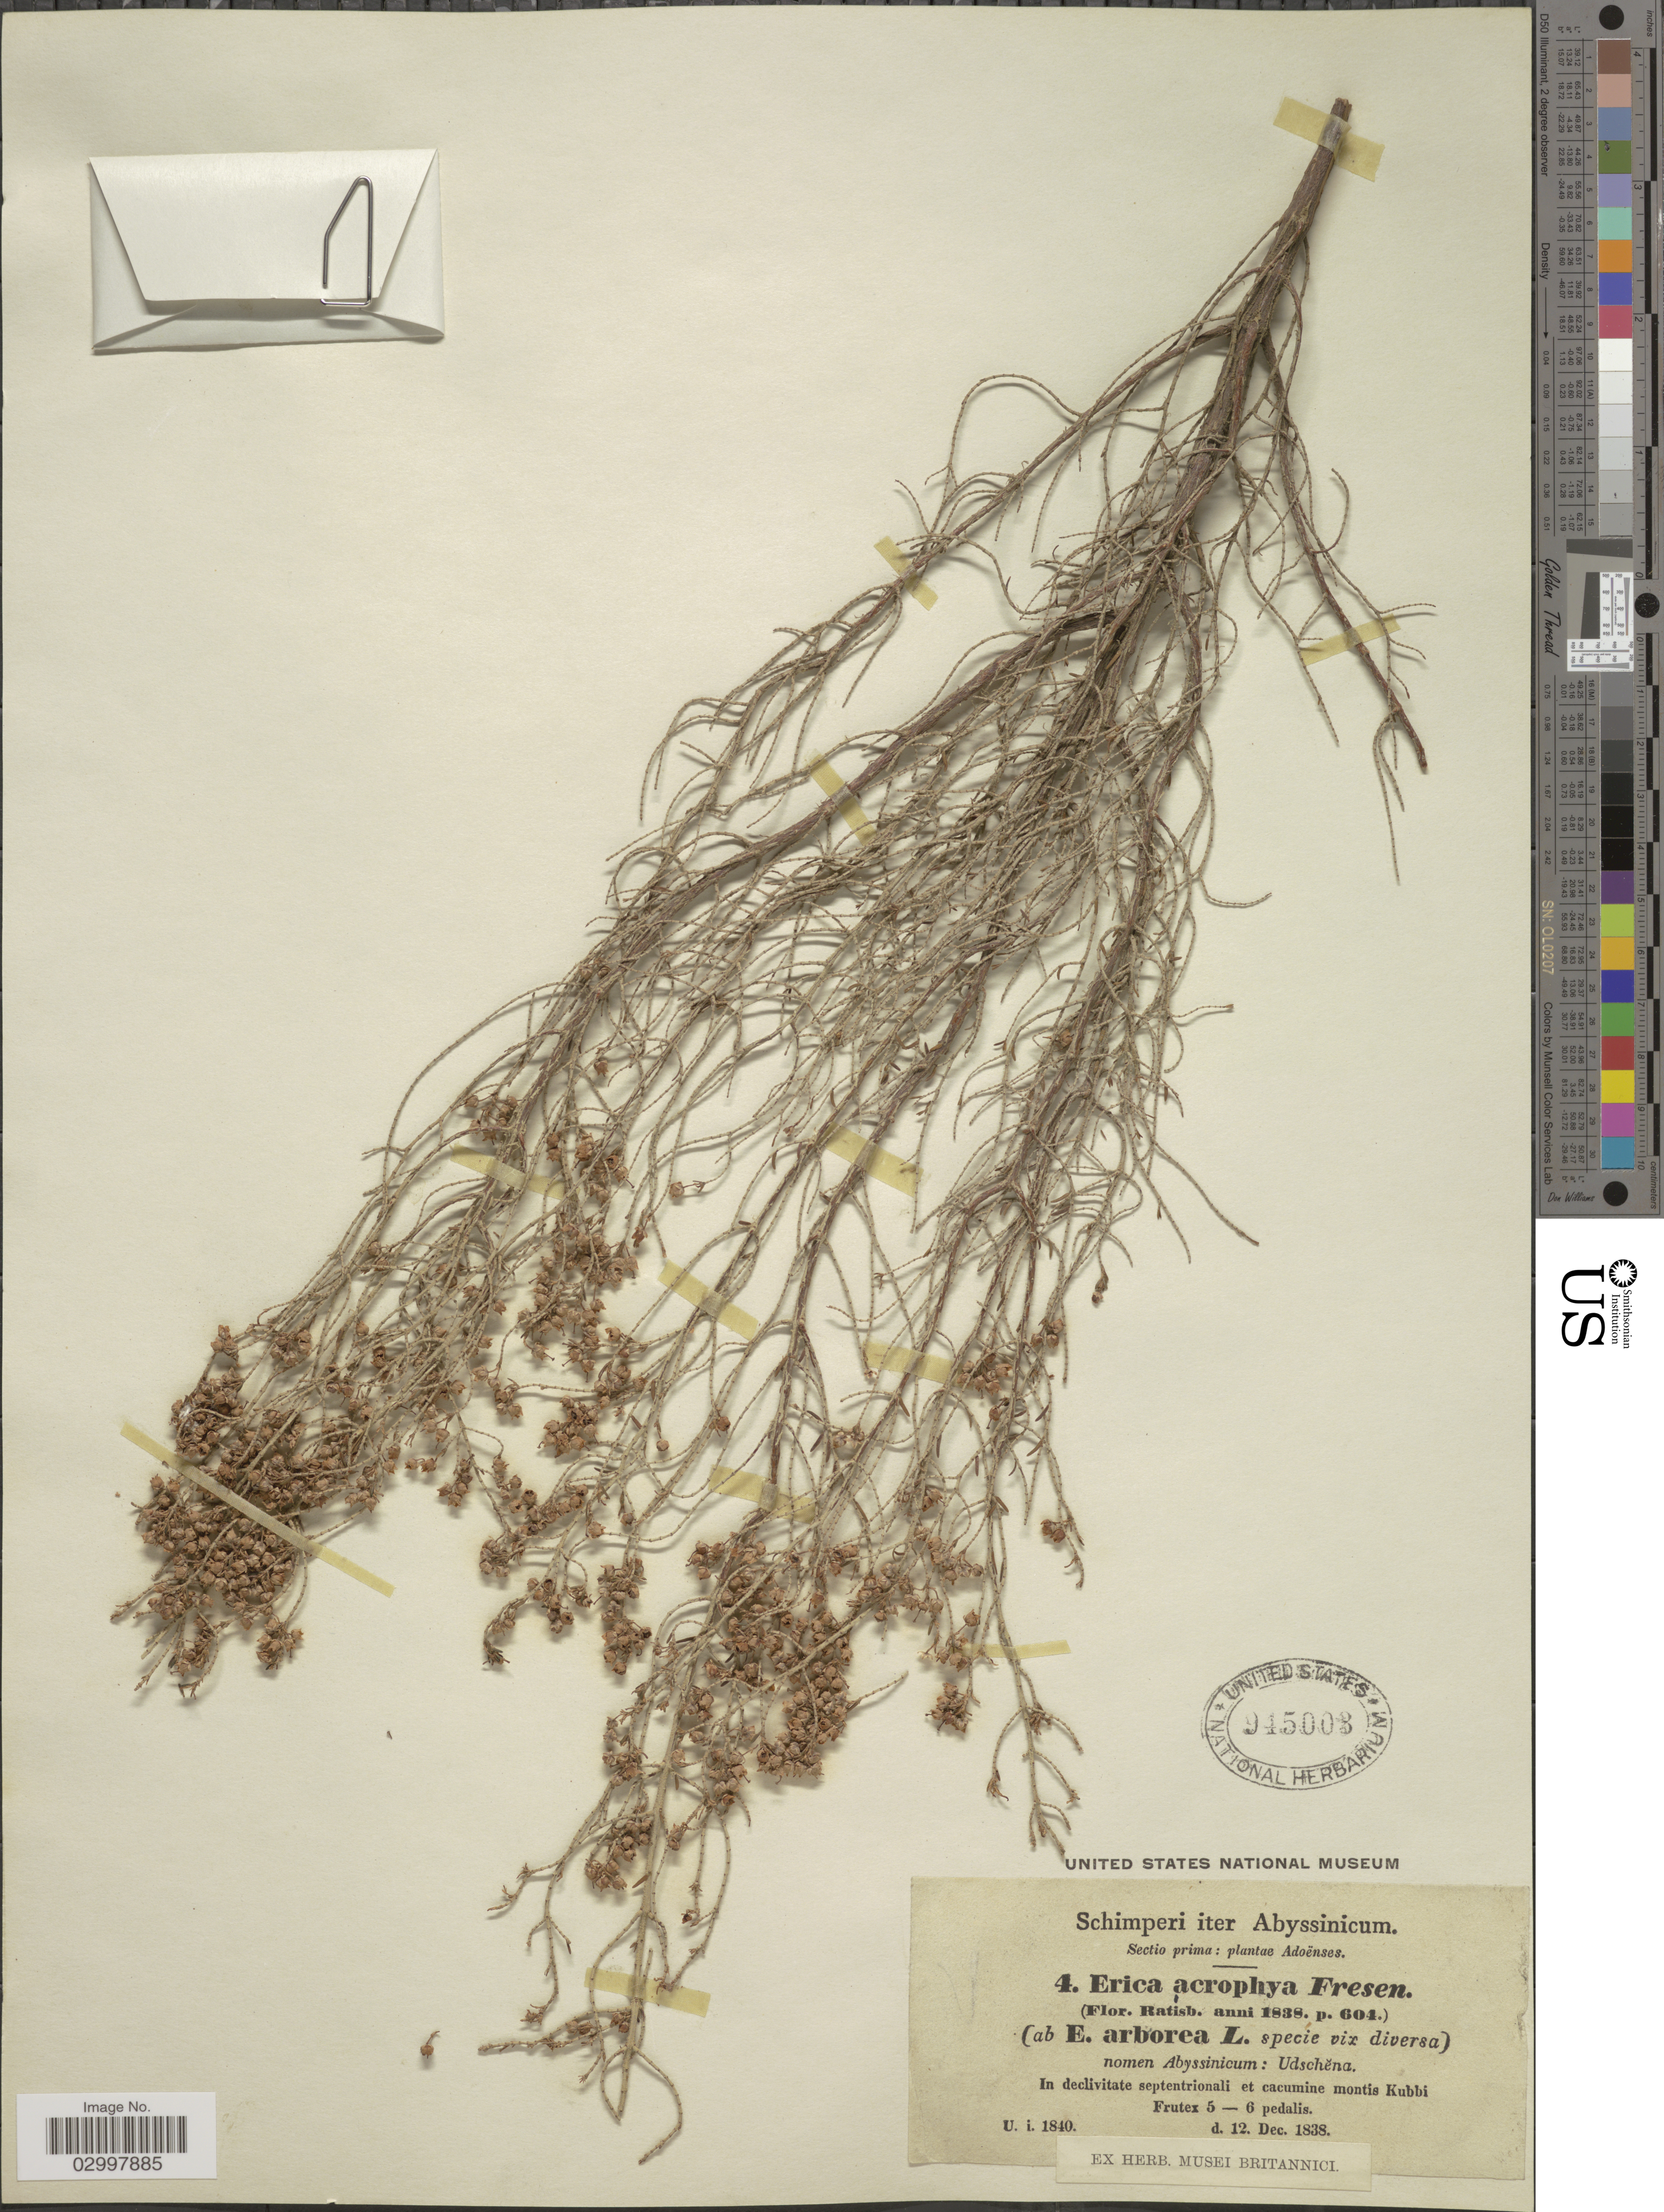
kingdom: Plantae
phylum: Tracheophyta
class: Magnoliopsida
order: Ericales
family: Ericaceae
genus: Erica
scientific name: Erica acrophya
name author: Fresen.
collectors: -. Schimper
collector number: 4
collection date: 1838-12-12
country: Eritrea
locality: In declivitate septentrionali et cacumine montis Kubbi. Adoënses.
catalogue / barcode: US 945003